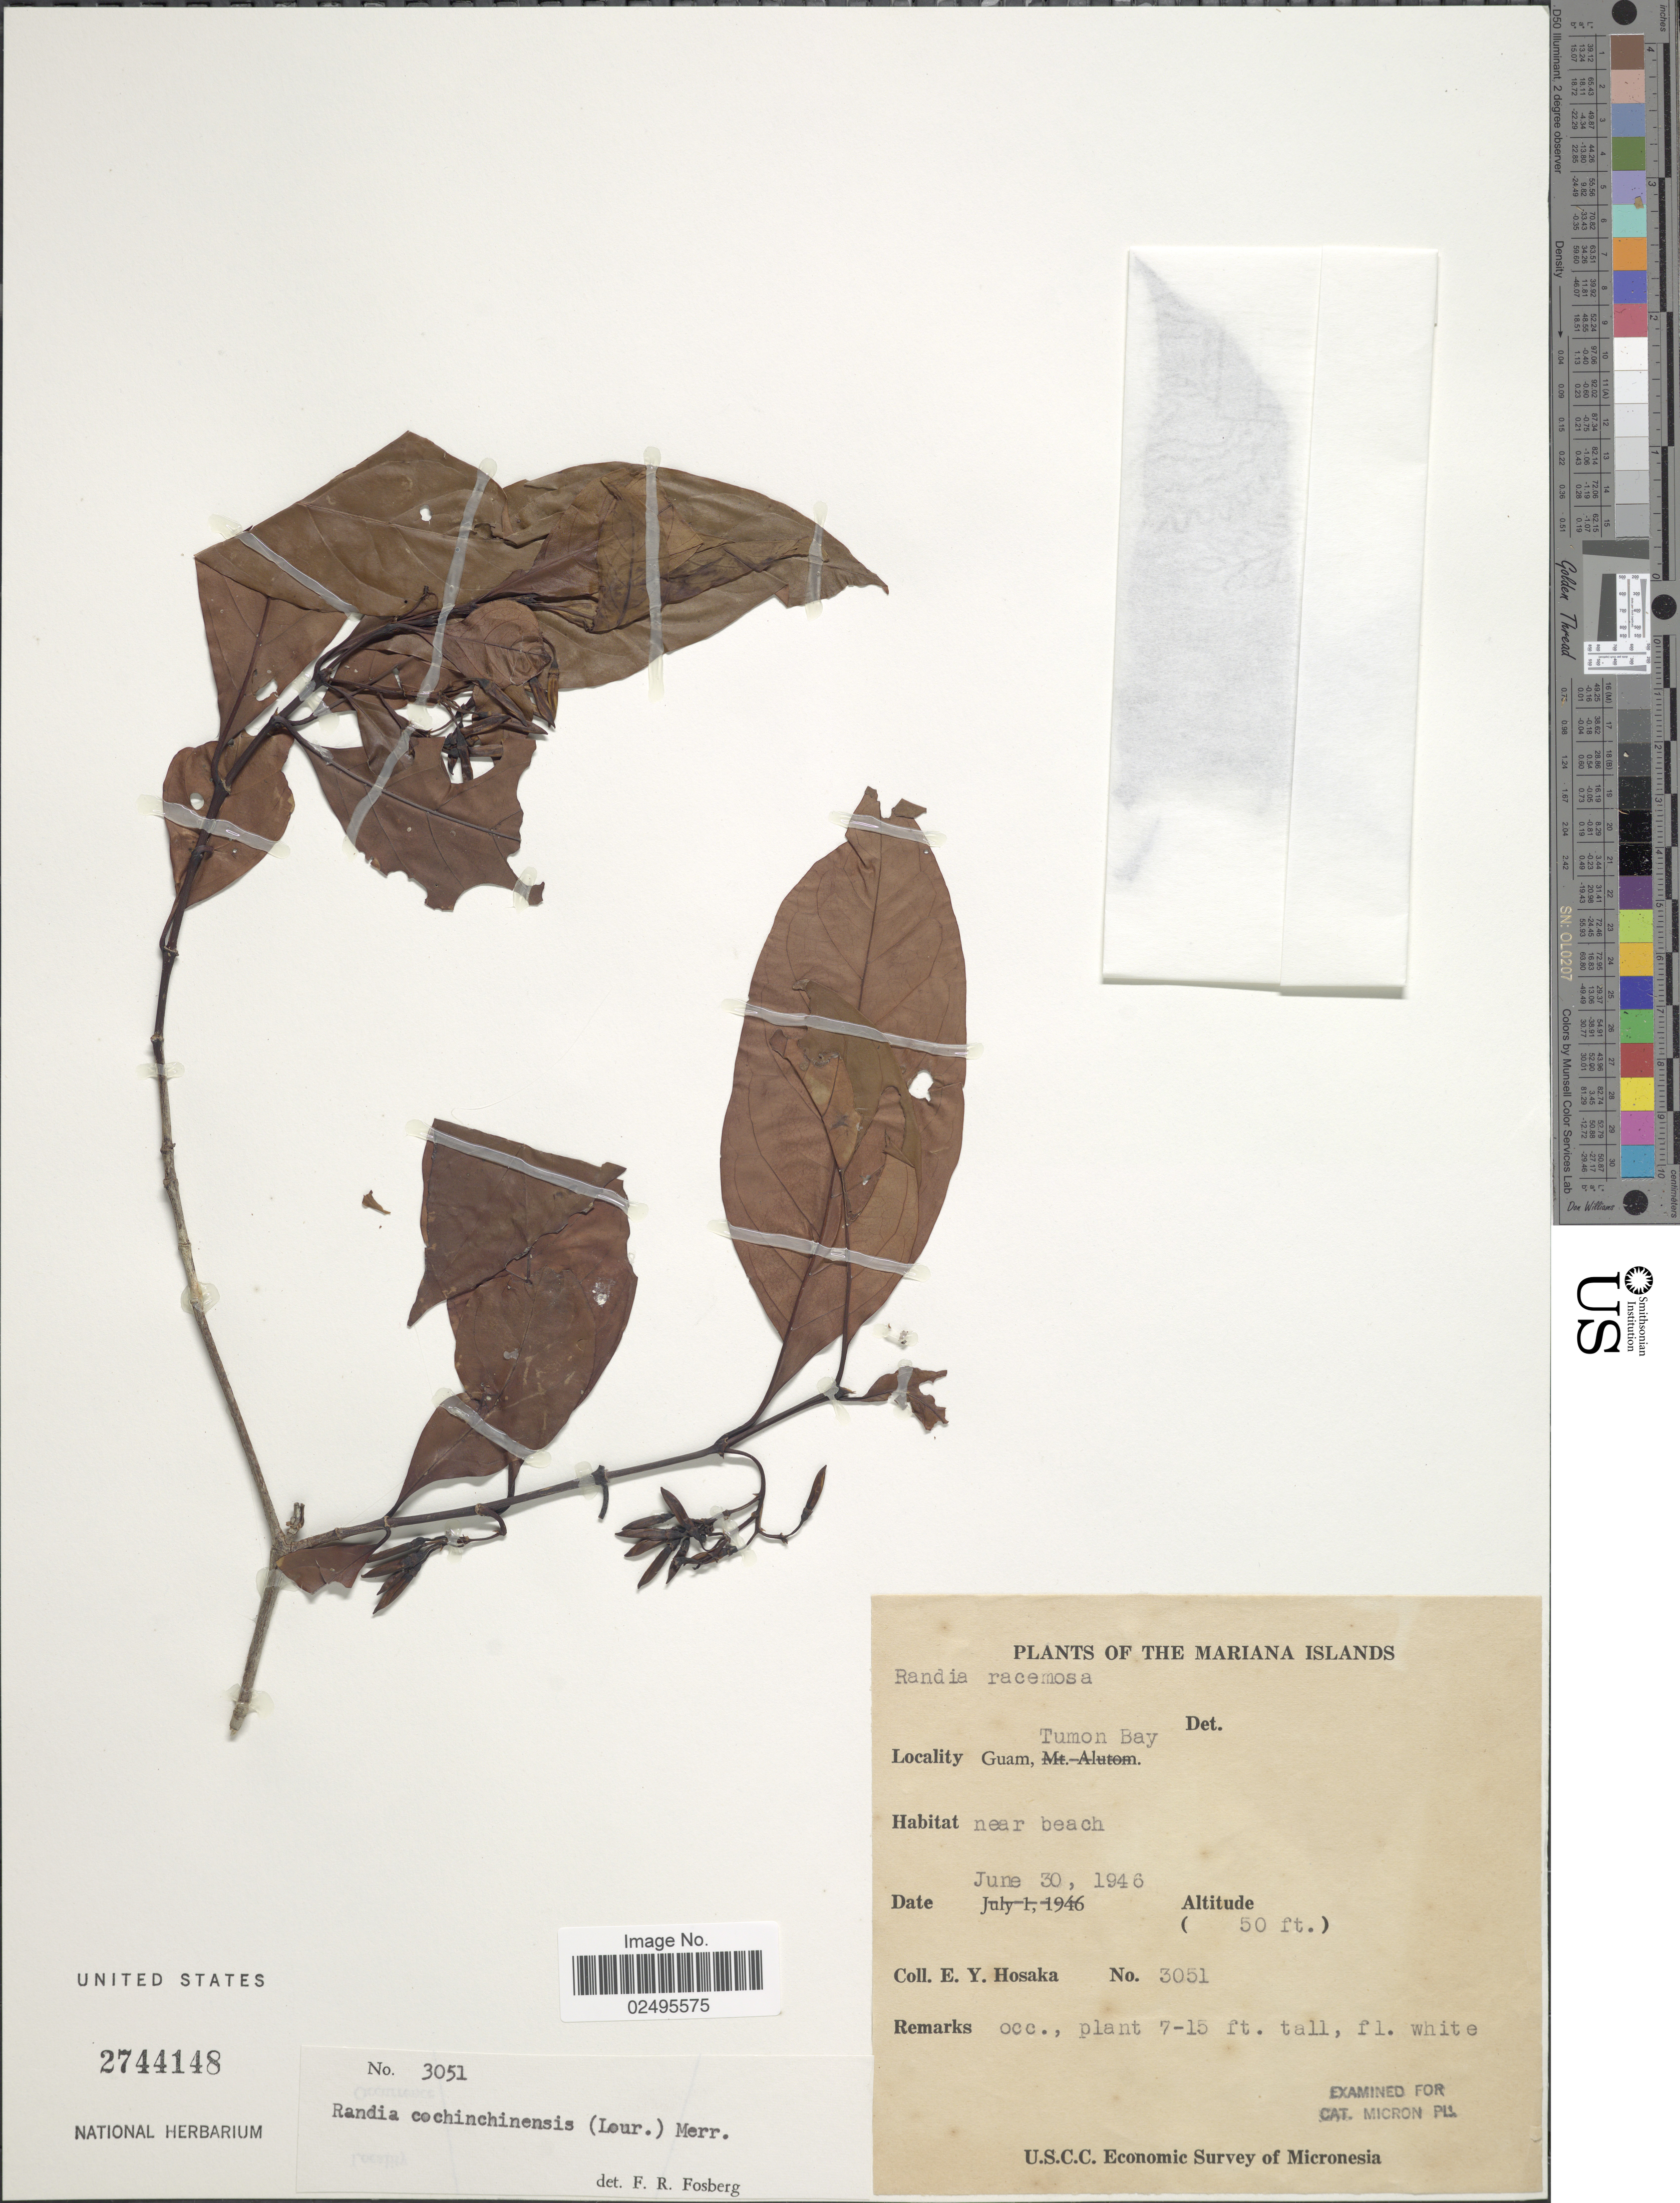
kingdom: Plantae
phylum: Tracheophyta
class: Magnoliopsida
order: Gentianales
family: Rubiaceae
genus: Aidia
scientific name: Aidia graeffei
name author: (Reinecke) Tirveng.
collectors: E. Y. Hosaka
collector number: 3051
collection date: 1946-06-30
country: Guam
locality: Mariana Islands, Tumon Bay, near beach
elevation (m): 15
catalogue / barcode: US 2744148